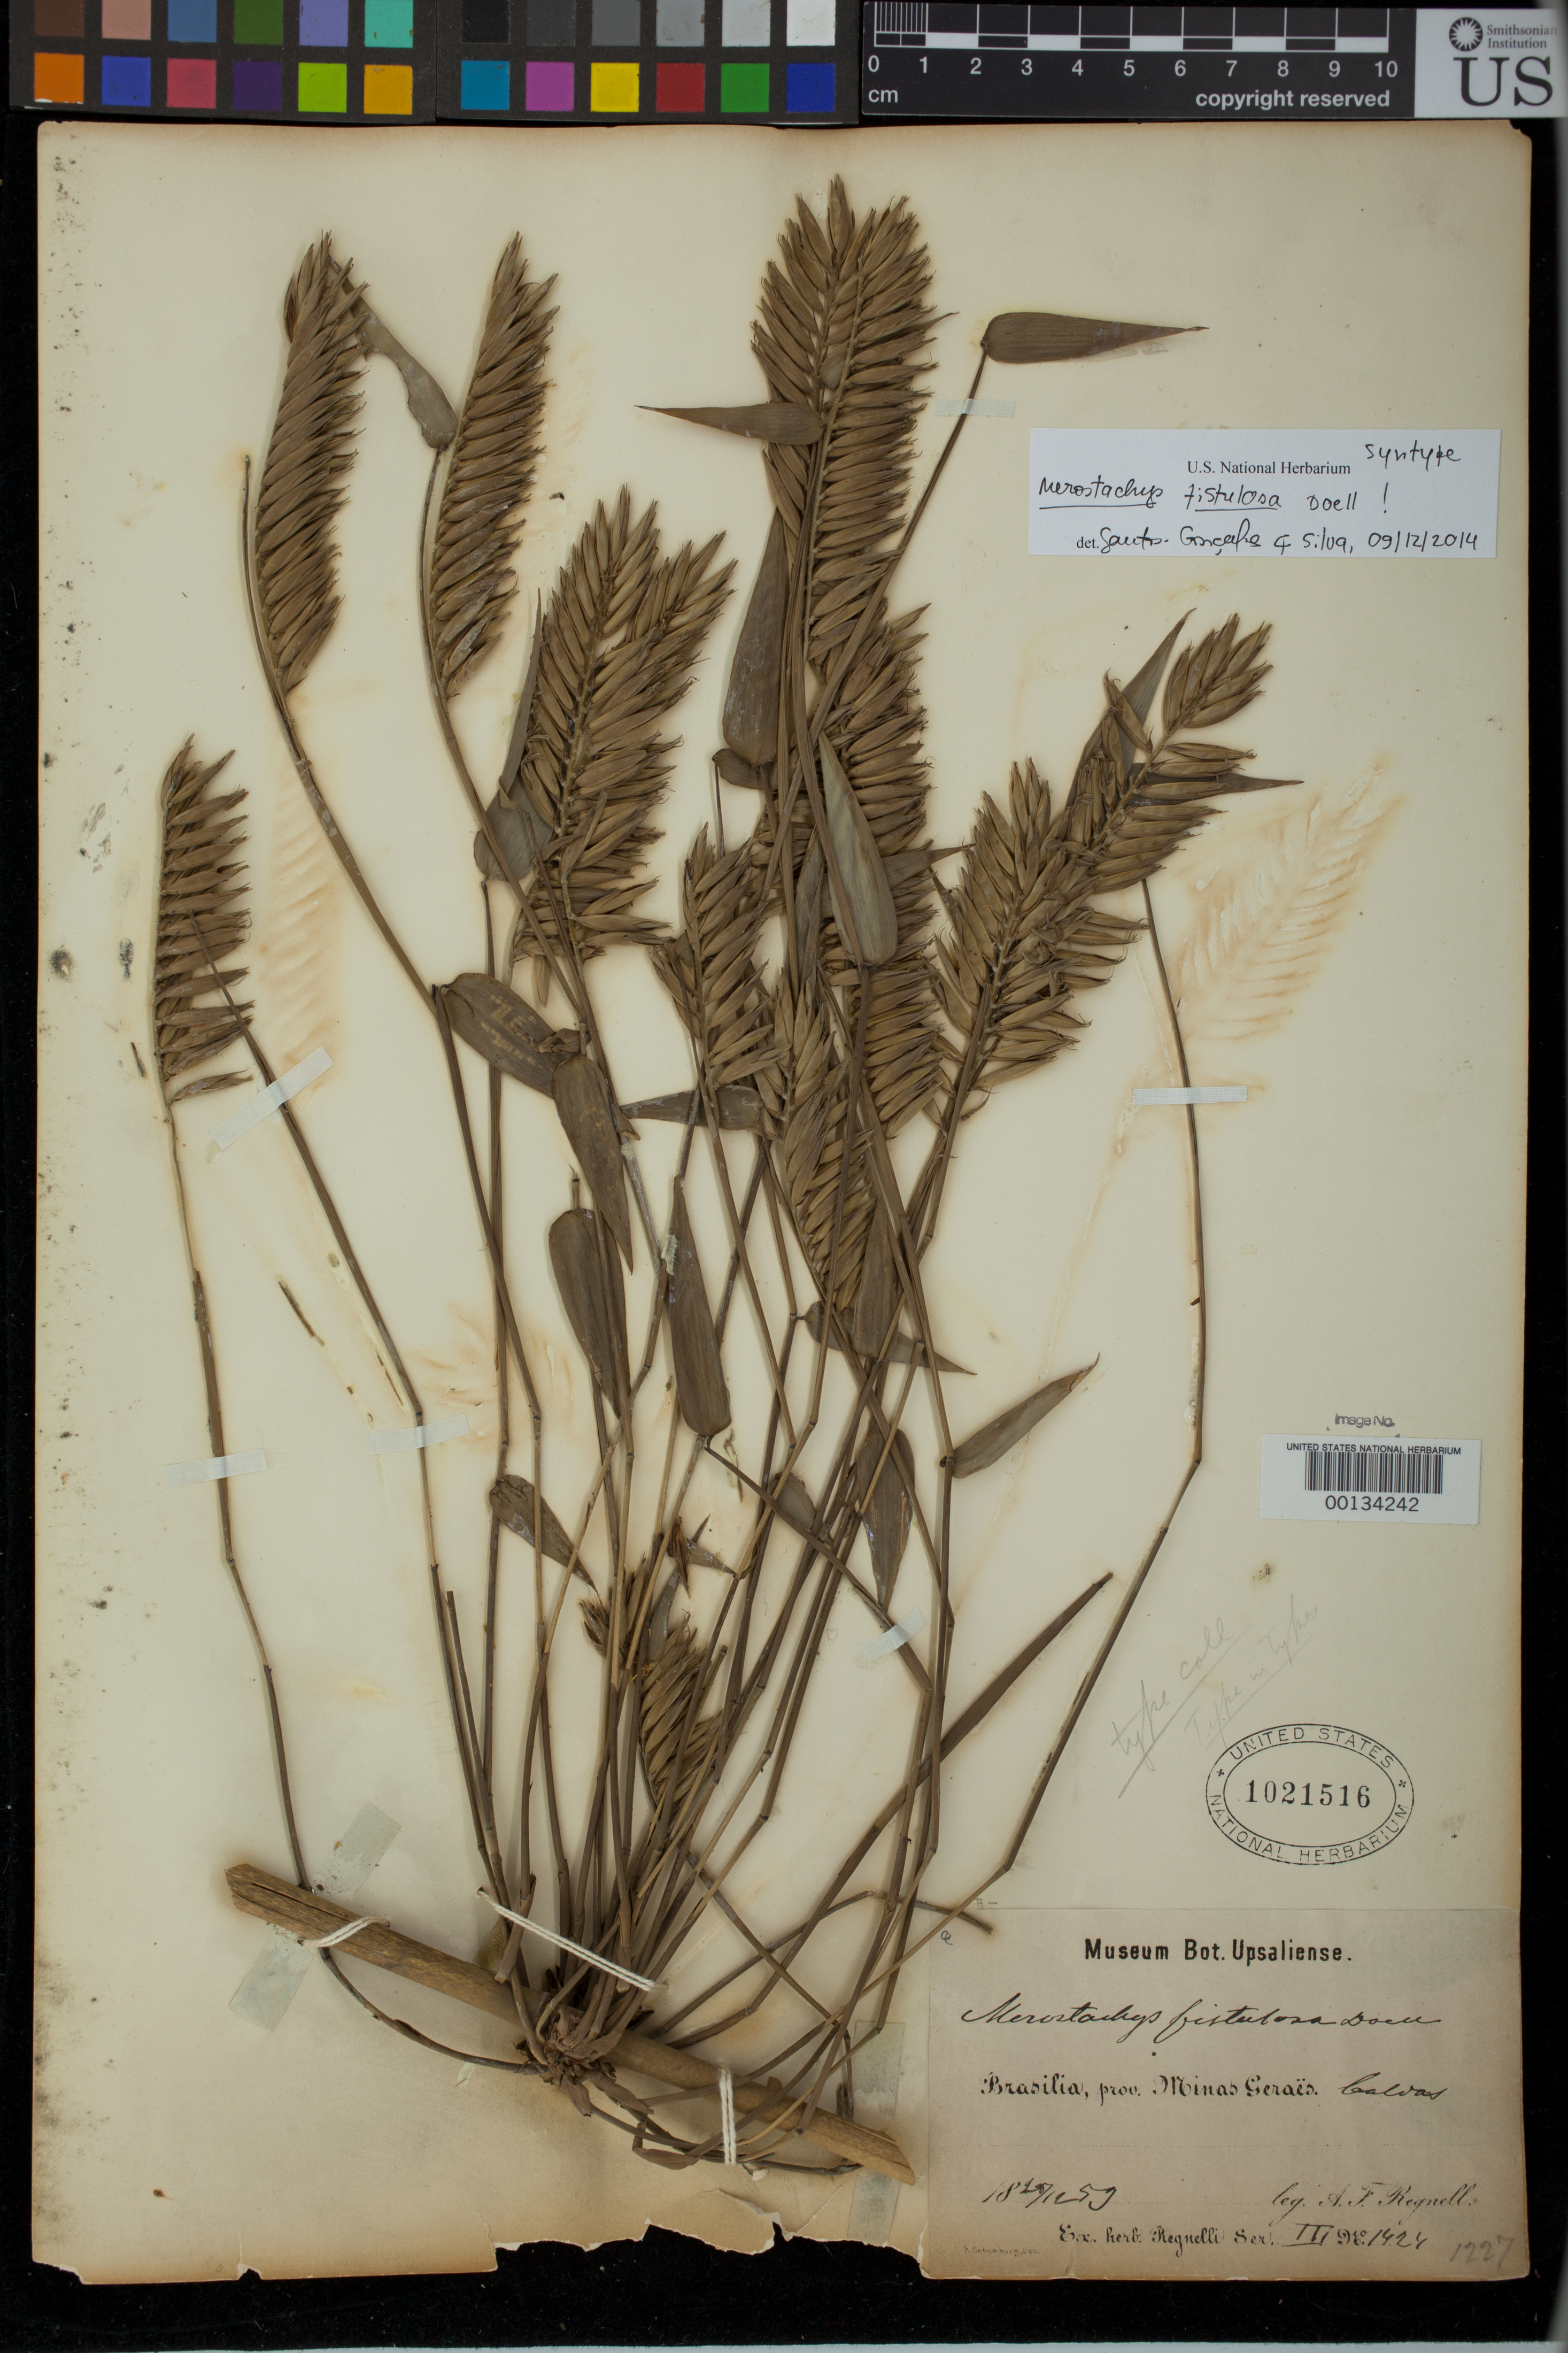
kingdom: Plantae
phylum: Tracheophyta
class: Liliopsida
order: Poales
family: Poaceae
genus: Merostachys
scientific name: Merostachys fistulosa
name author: Döll in Mart.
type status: Type Collection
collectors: A. F. Regnell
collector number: III 1424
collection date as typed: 28 Dec 1859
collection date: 1859-12-28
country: Brazil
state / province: Minas Gerais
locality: Caldas.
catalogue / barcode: US 1021516